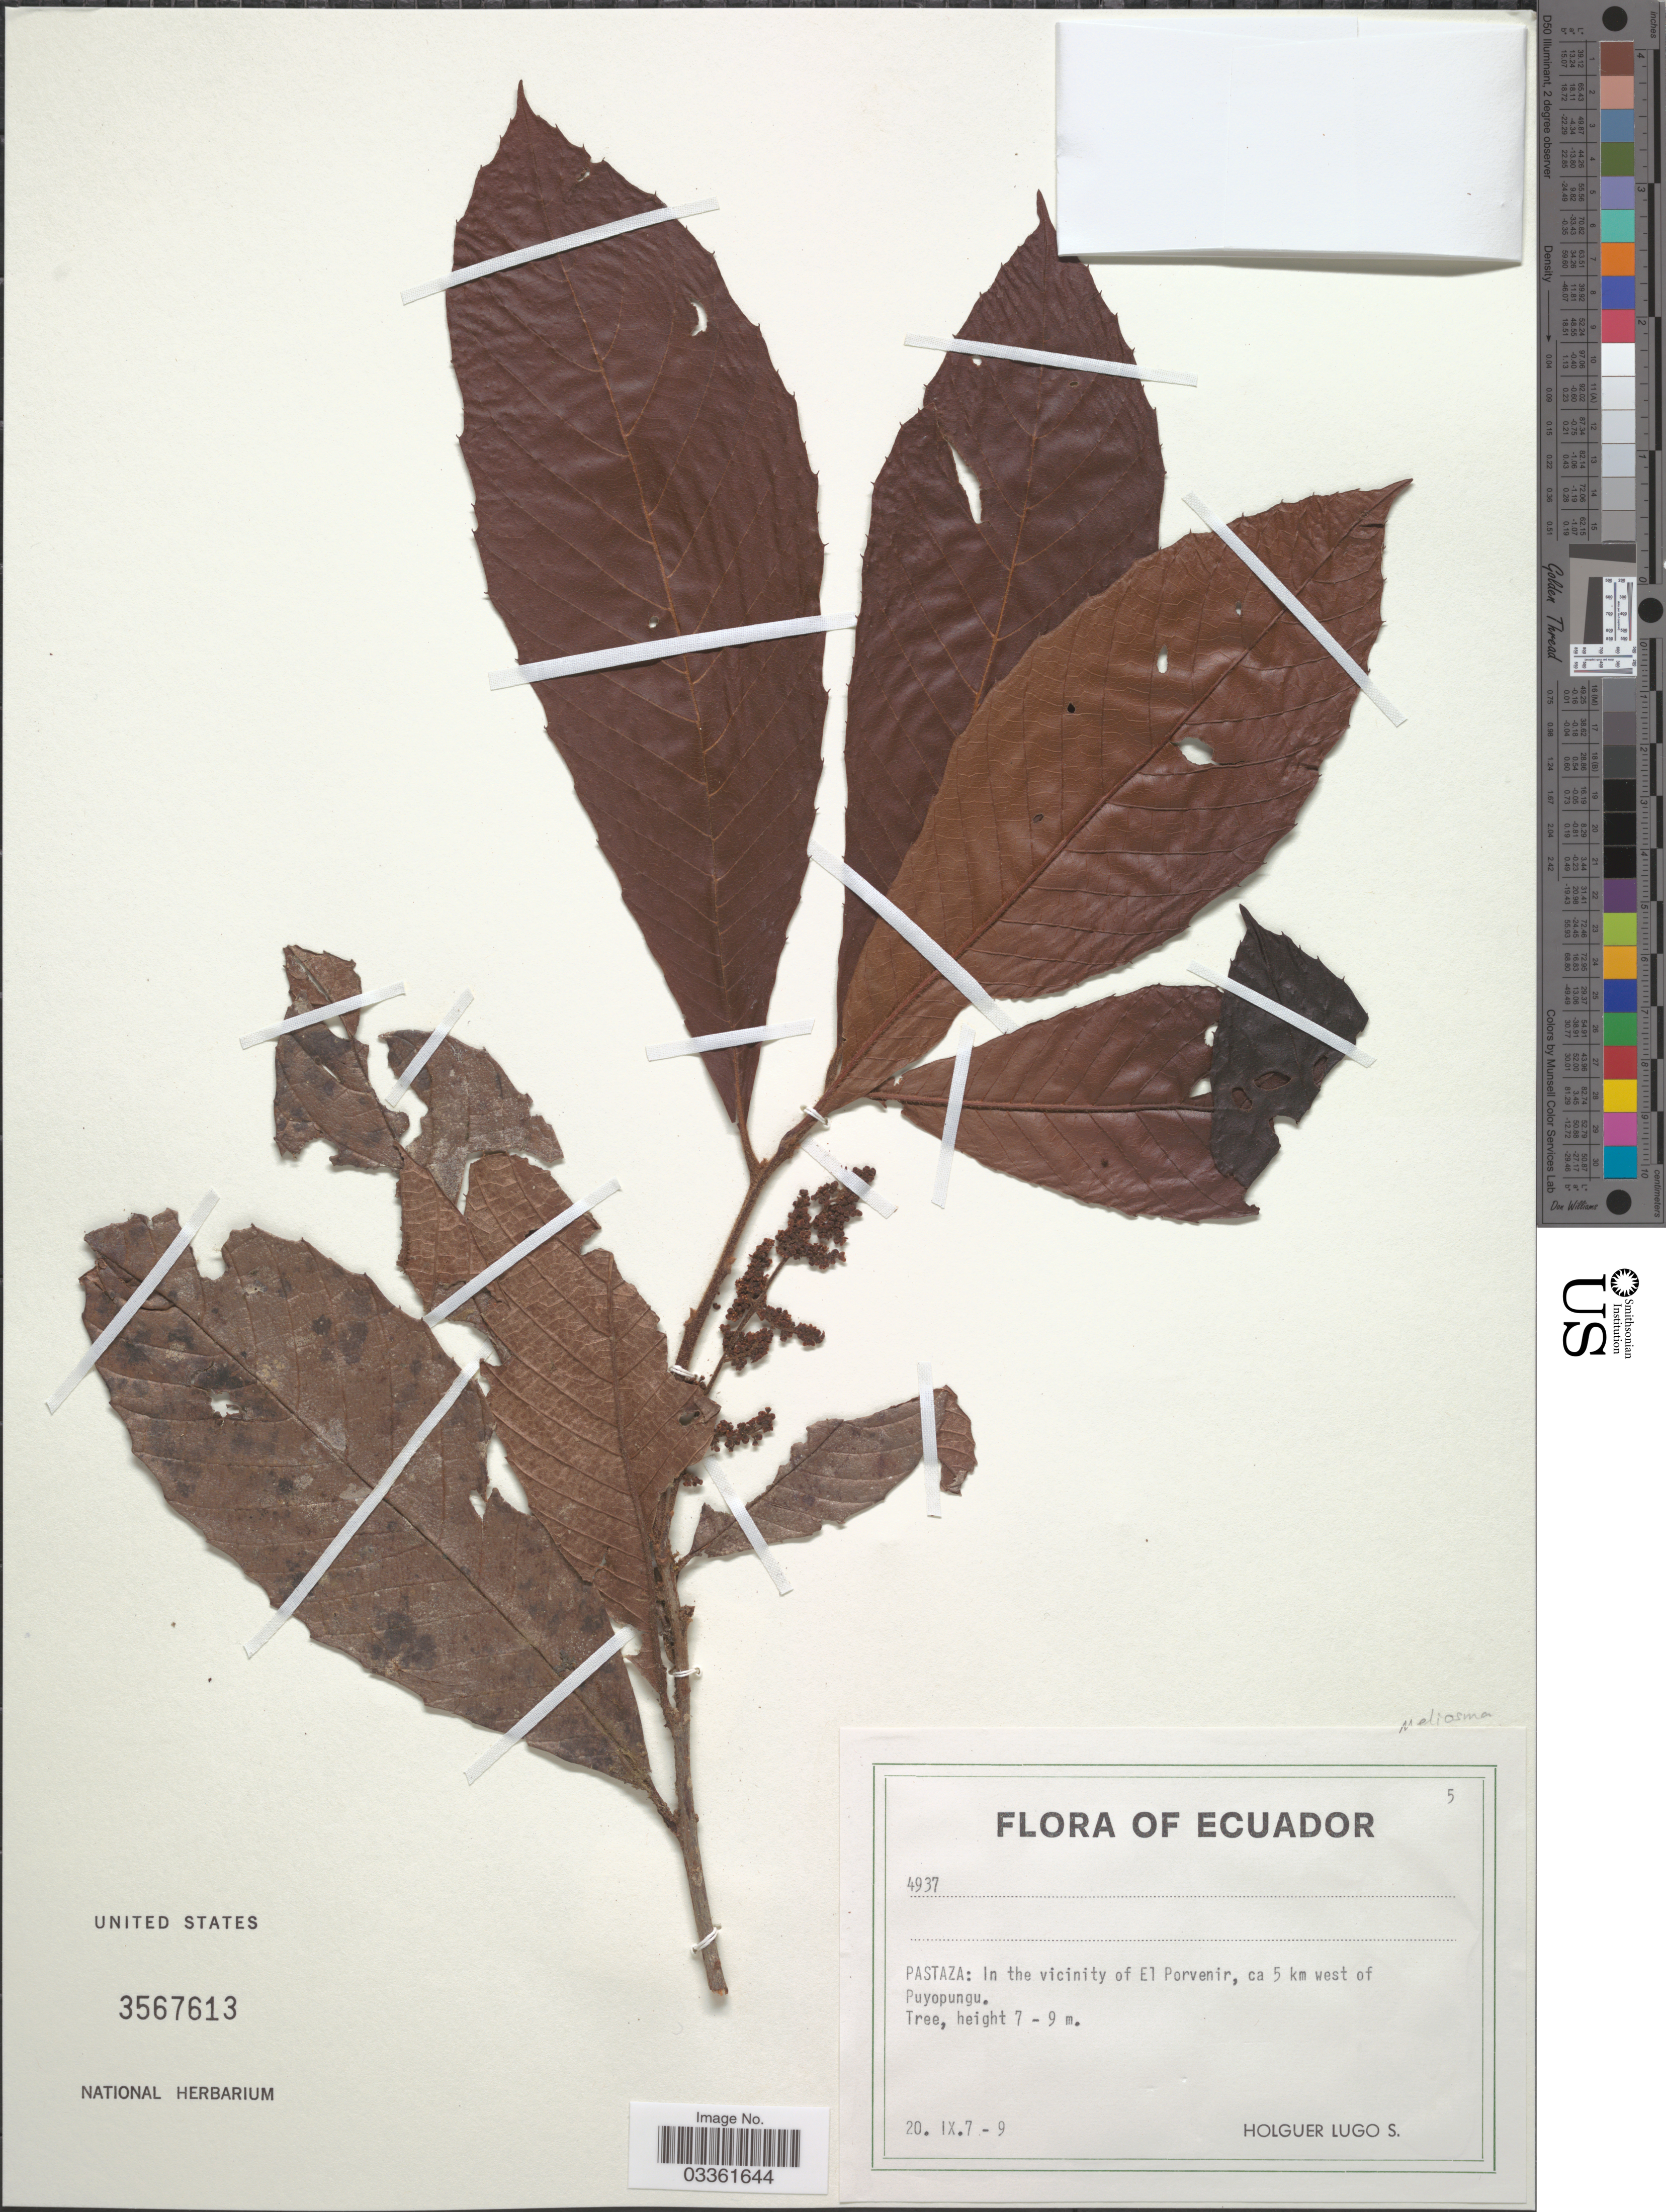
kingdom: Plantae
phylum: Tracheophyta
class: Magnoliopsida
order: Proteales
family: Sabiaceae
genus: Meliosma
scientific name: Meliosma sp.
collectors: H. Lugo S.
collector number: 4937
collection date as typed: Transcribed d/m/y: 20/9/79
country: Ecuador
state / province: Pastaza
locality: In the vicinity of El Porvenir, ca 5 km west of Puyopungu.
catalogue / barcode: US 3567613